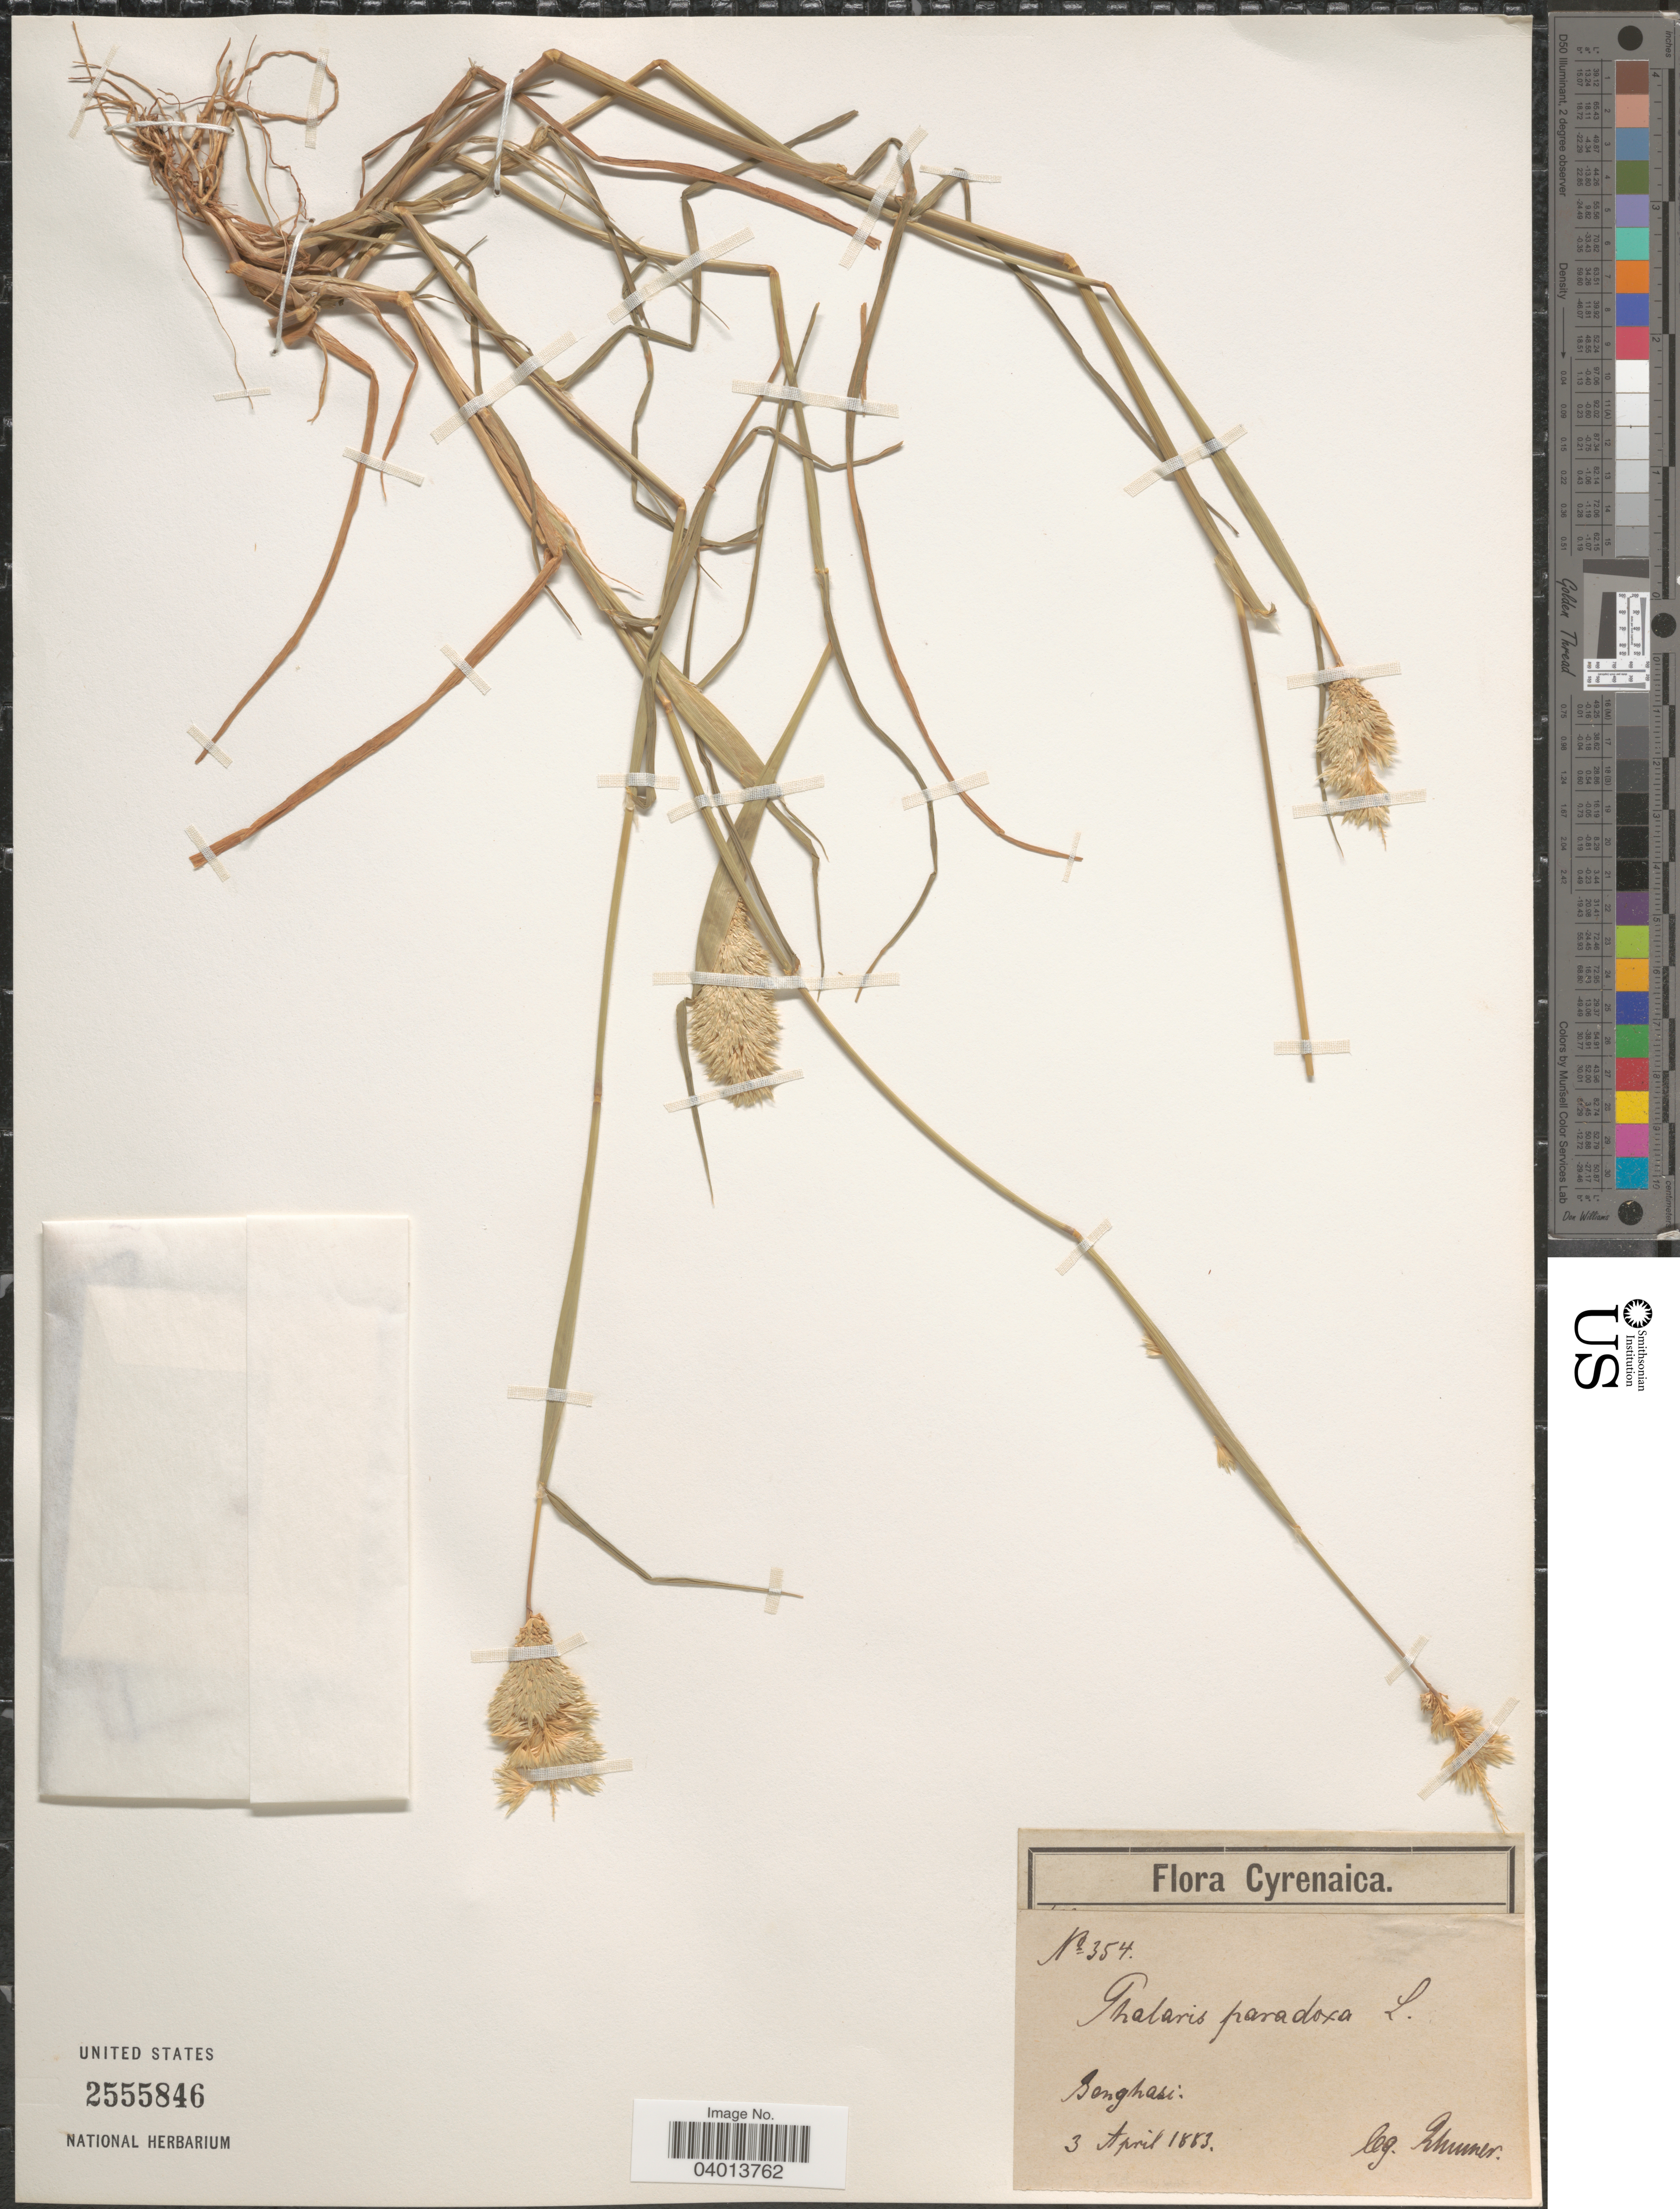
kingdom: Plantae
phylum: Tracheophyta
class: Liliopsida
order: Poales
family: Poaceae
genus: Phalaris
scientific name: Phalaris paradoxa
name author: L.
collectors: Zhumer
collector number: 354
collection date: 1883-04-03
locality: Cyrenaica. Benghasi [interpreted].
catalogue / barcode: US 2555846